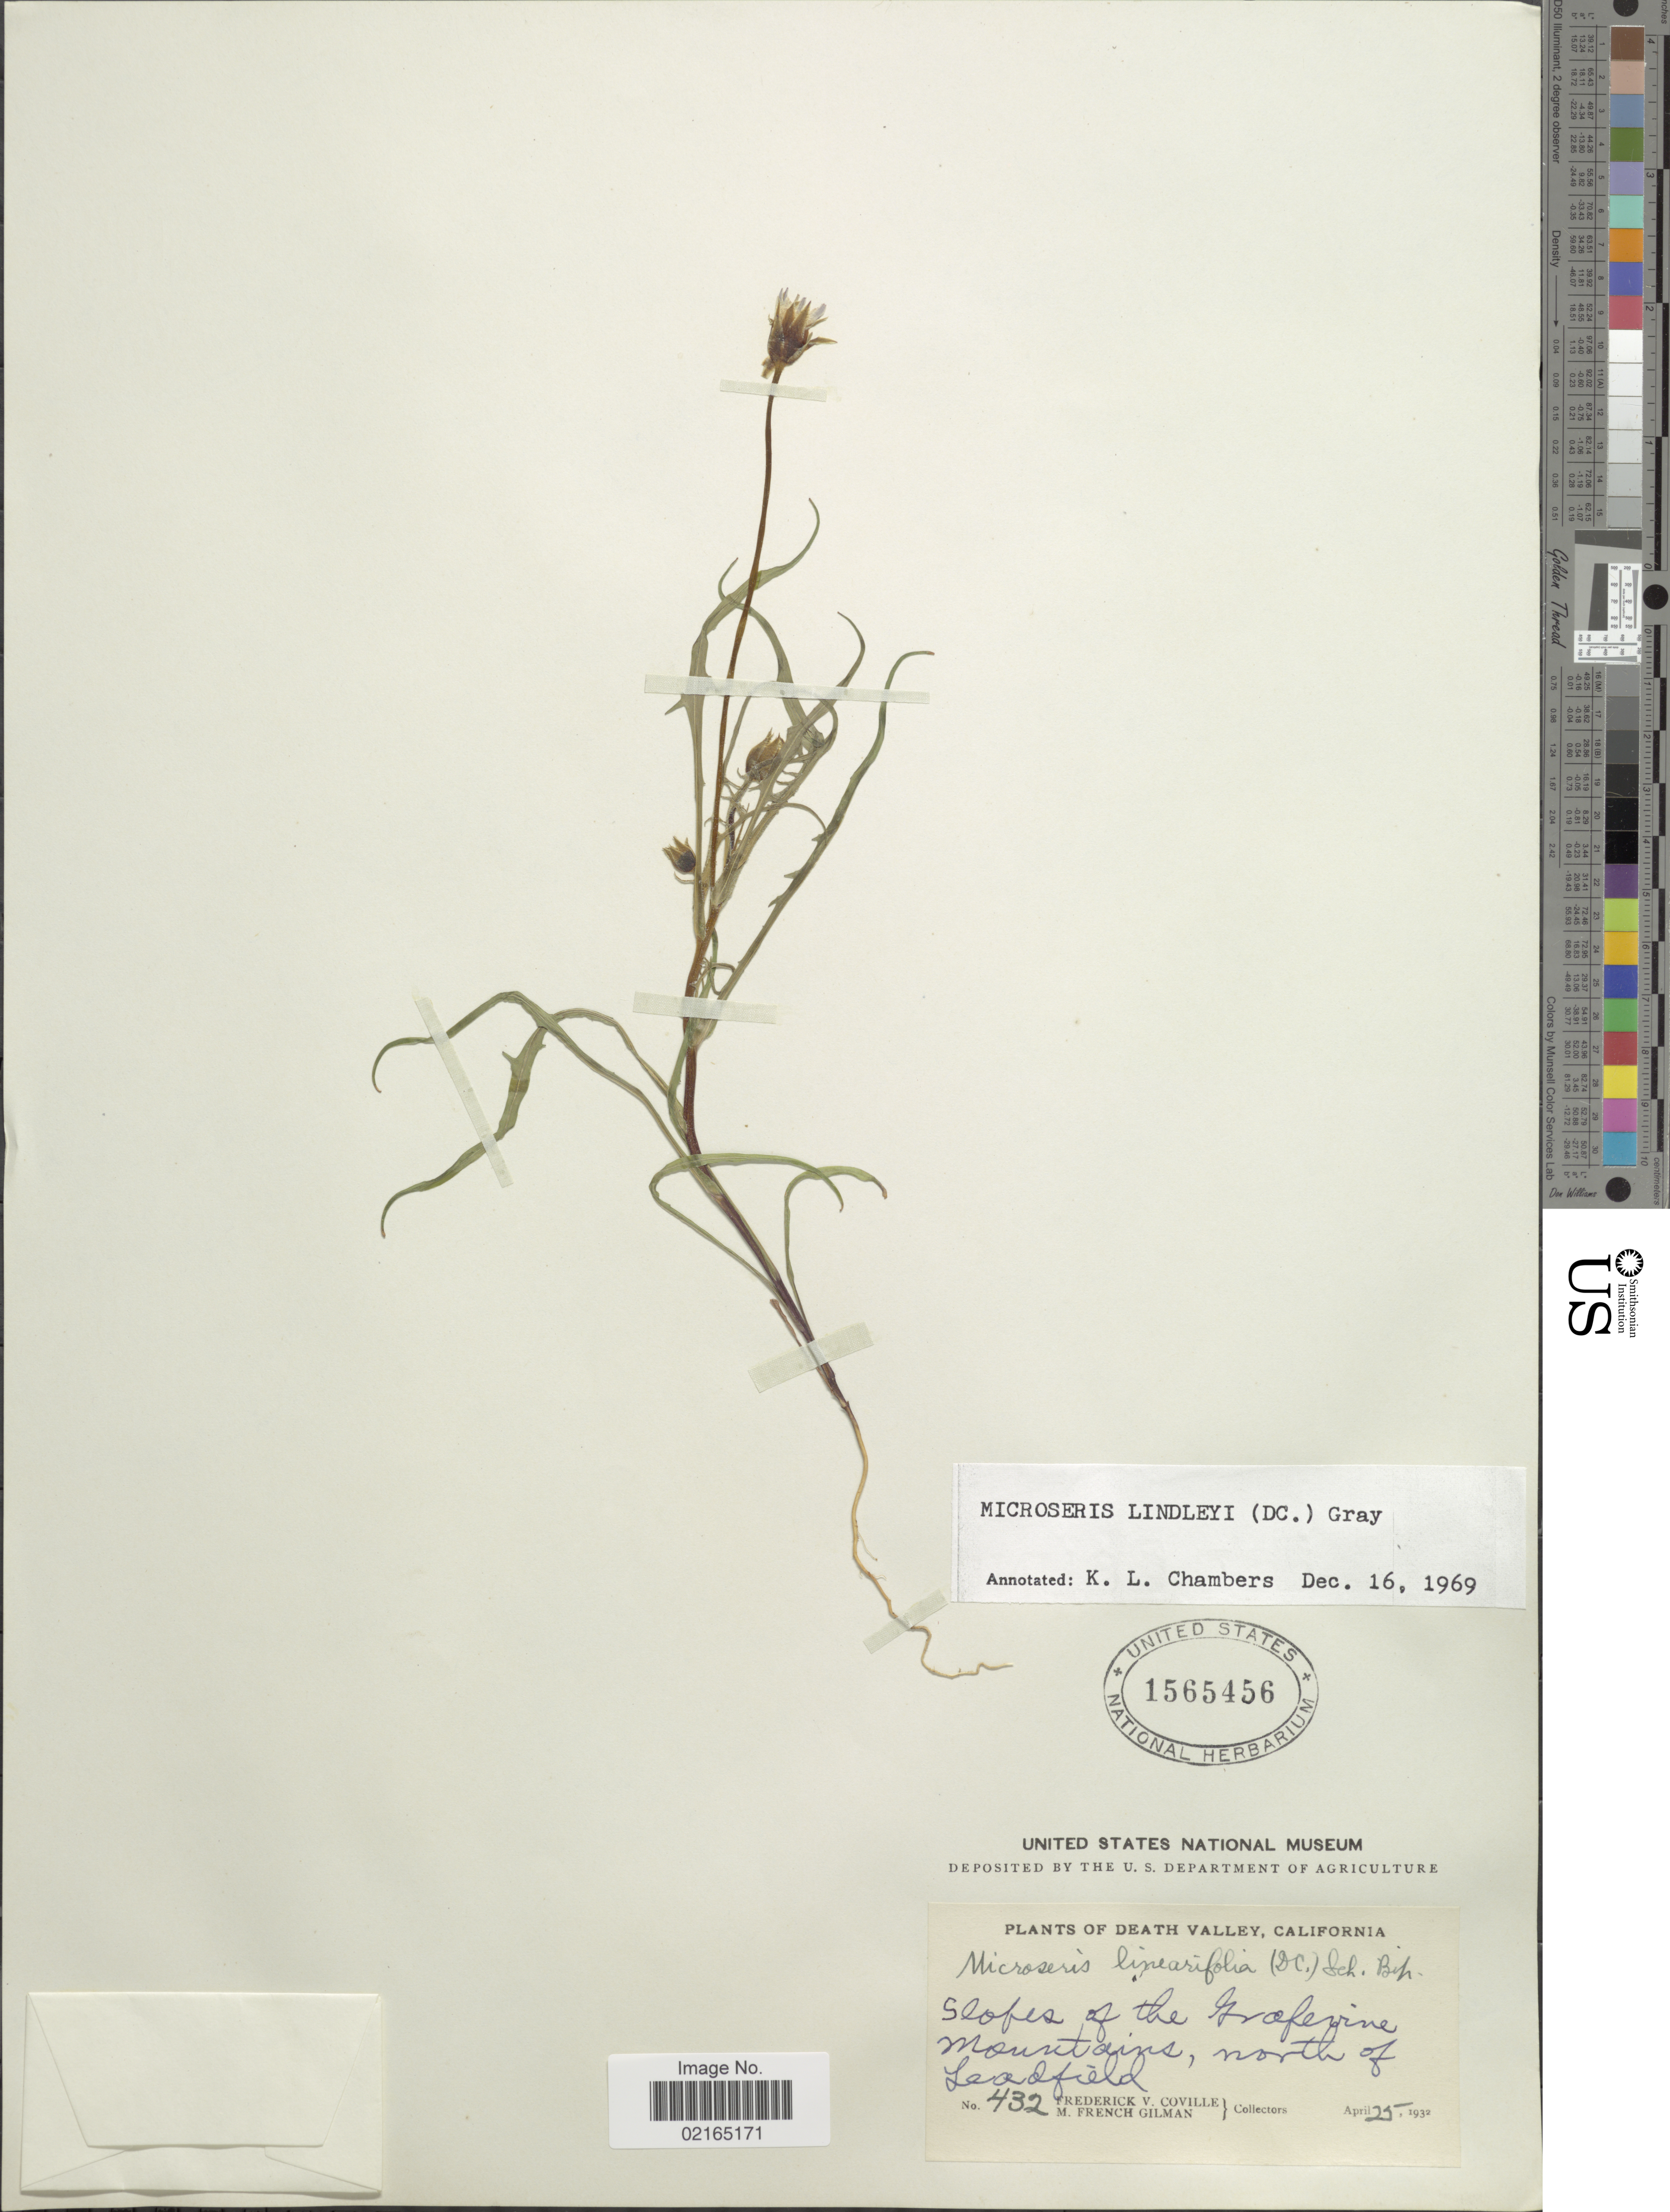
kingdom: Plantae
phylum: Tracheophyta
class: Magnoliopsida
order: Asterales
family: Asteraceae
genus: Uropappus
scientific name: Uropappus lindleyi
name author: (DC.) Nutt.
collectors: F. V. Coville & M. F. Gilman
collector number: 432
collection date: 1932-04-25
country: United States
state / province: California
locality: Death Valley, slopes of the Grapevine Mountains, north of Leadfield.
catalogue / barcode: US 1565456